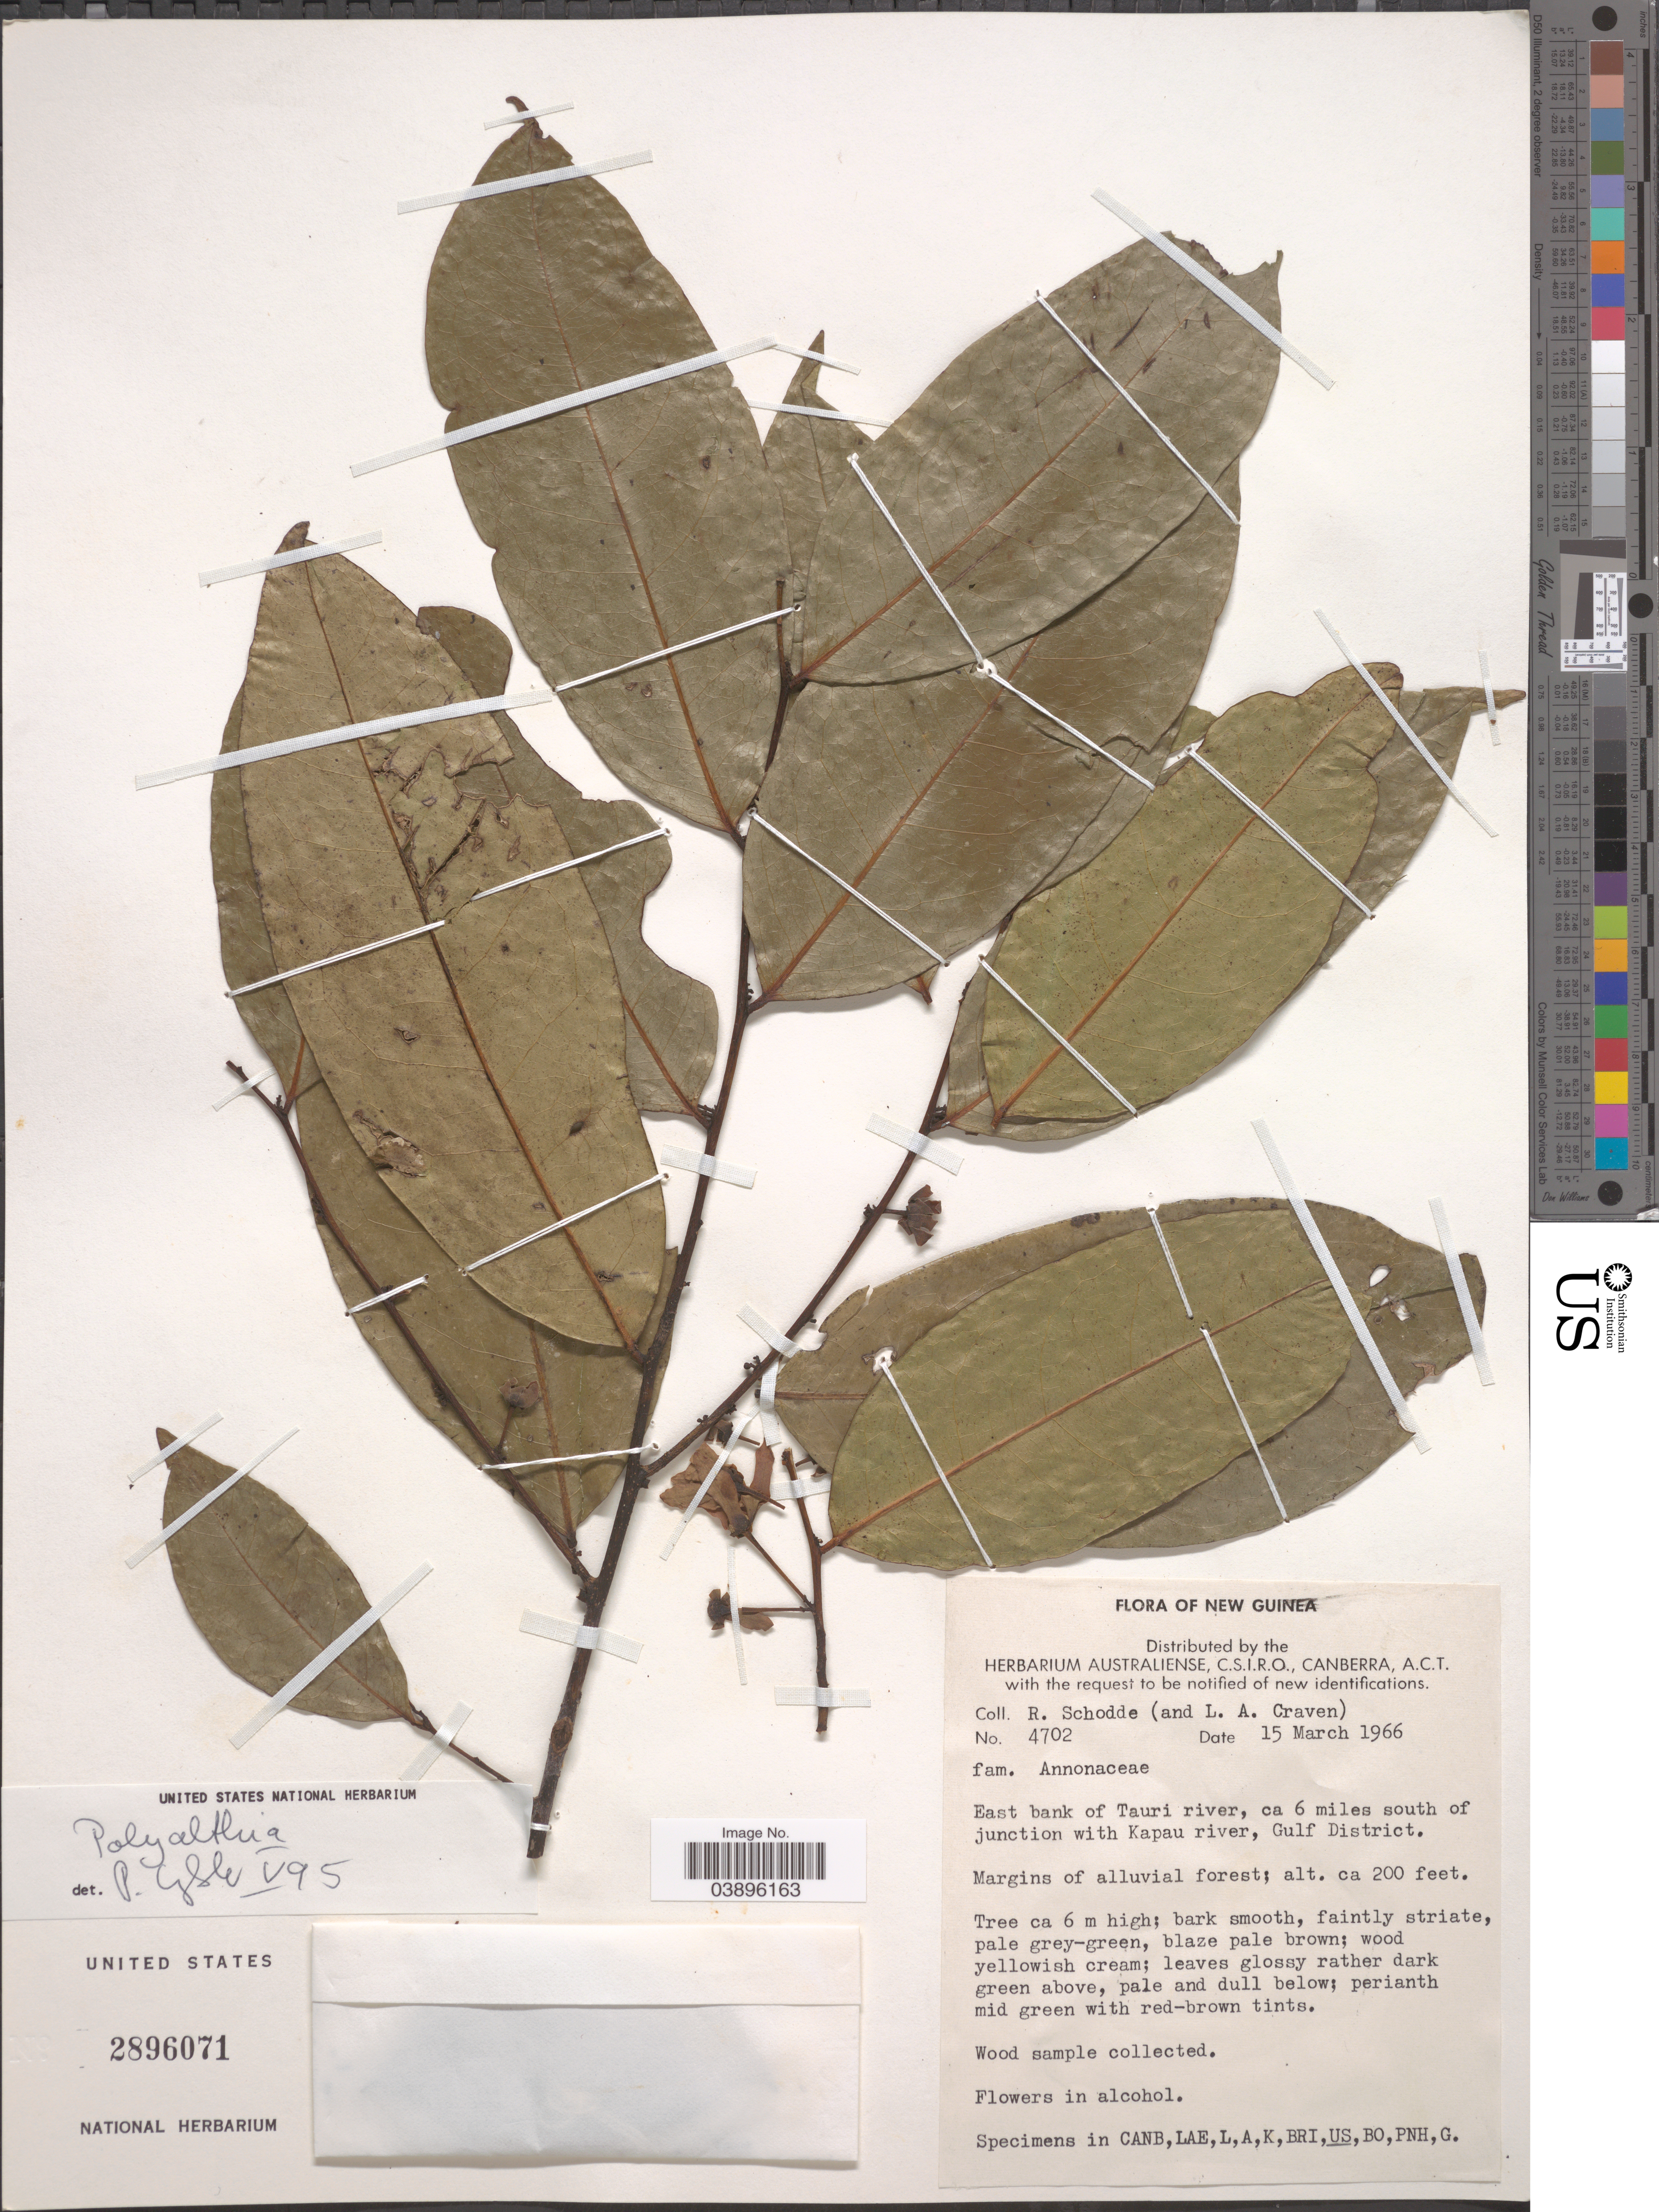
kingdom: Plantae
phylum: Tracheophyta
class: Magnoliopsida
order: Magnoliales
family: Annonaceae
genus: Polyalthia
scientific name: Polyalthia sp.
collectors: R. Schodde & L. A. Craven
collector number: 4702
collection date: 1966-03-15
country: Papua New Guinea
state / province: Gulf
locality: New Guinea. East bank of Tauri river, ca 6 miles south of junction with Kapau river, Gulf District.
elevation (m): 61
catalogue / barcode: US 2896071